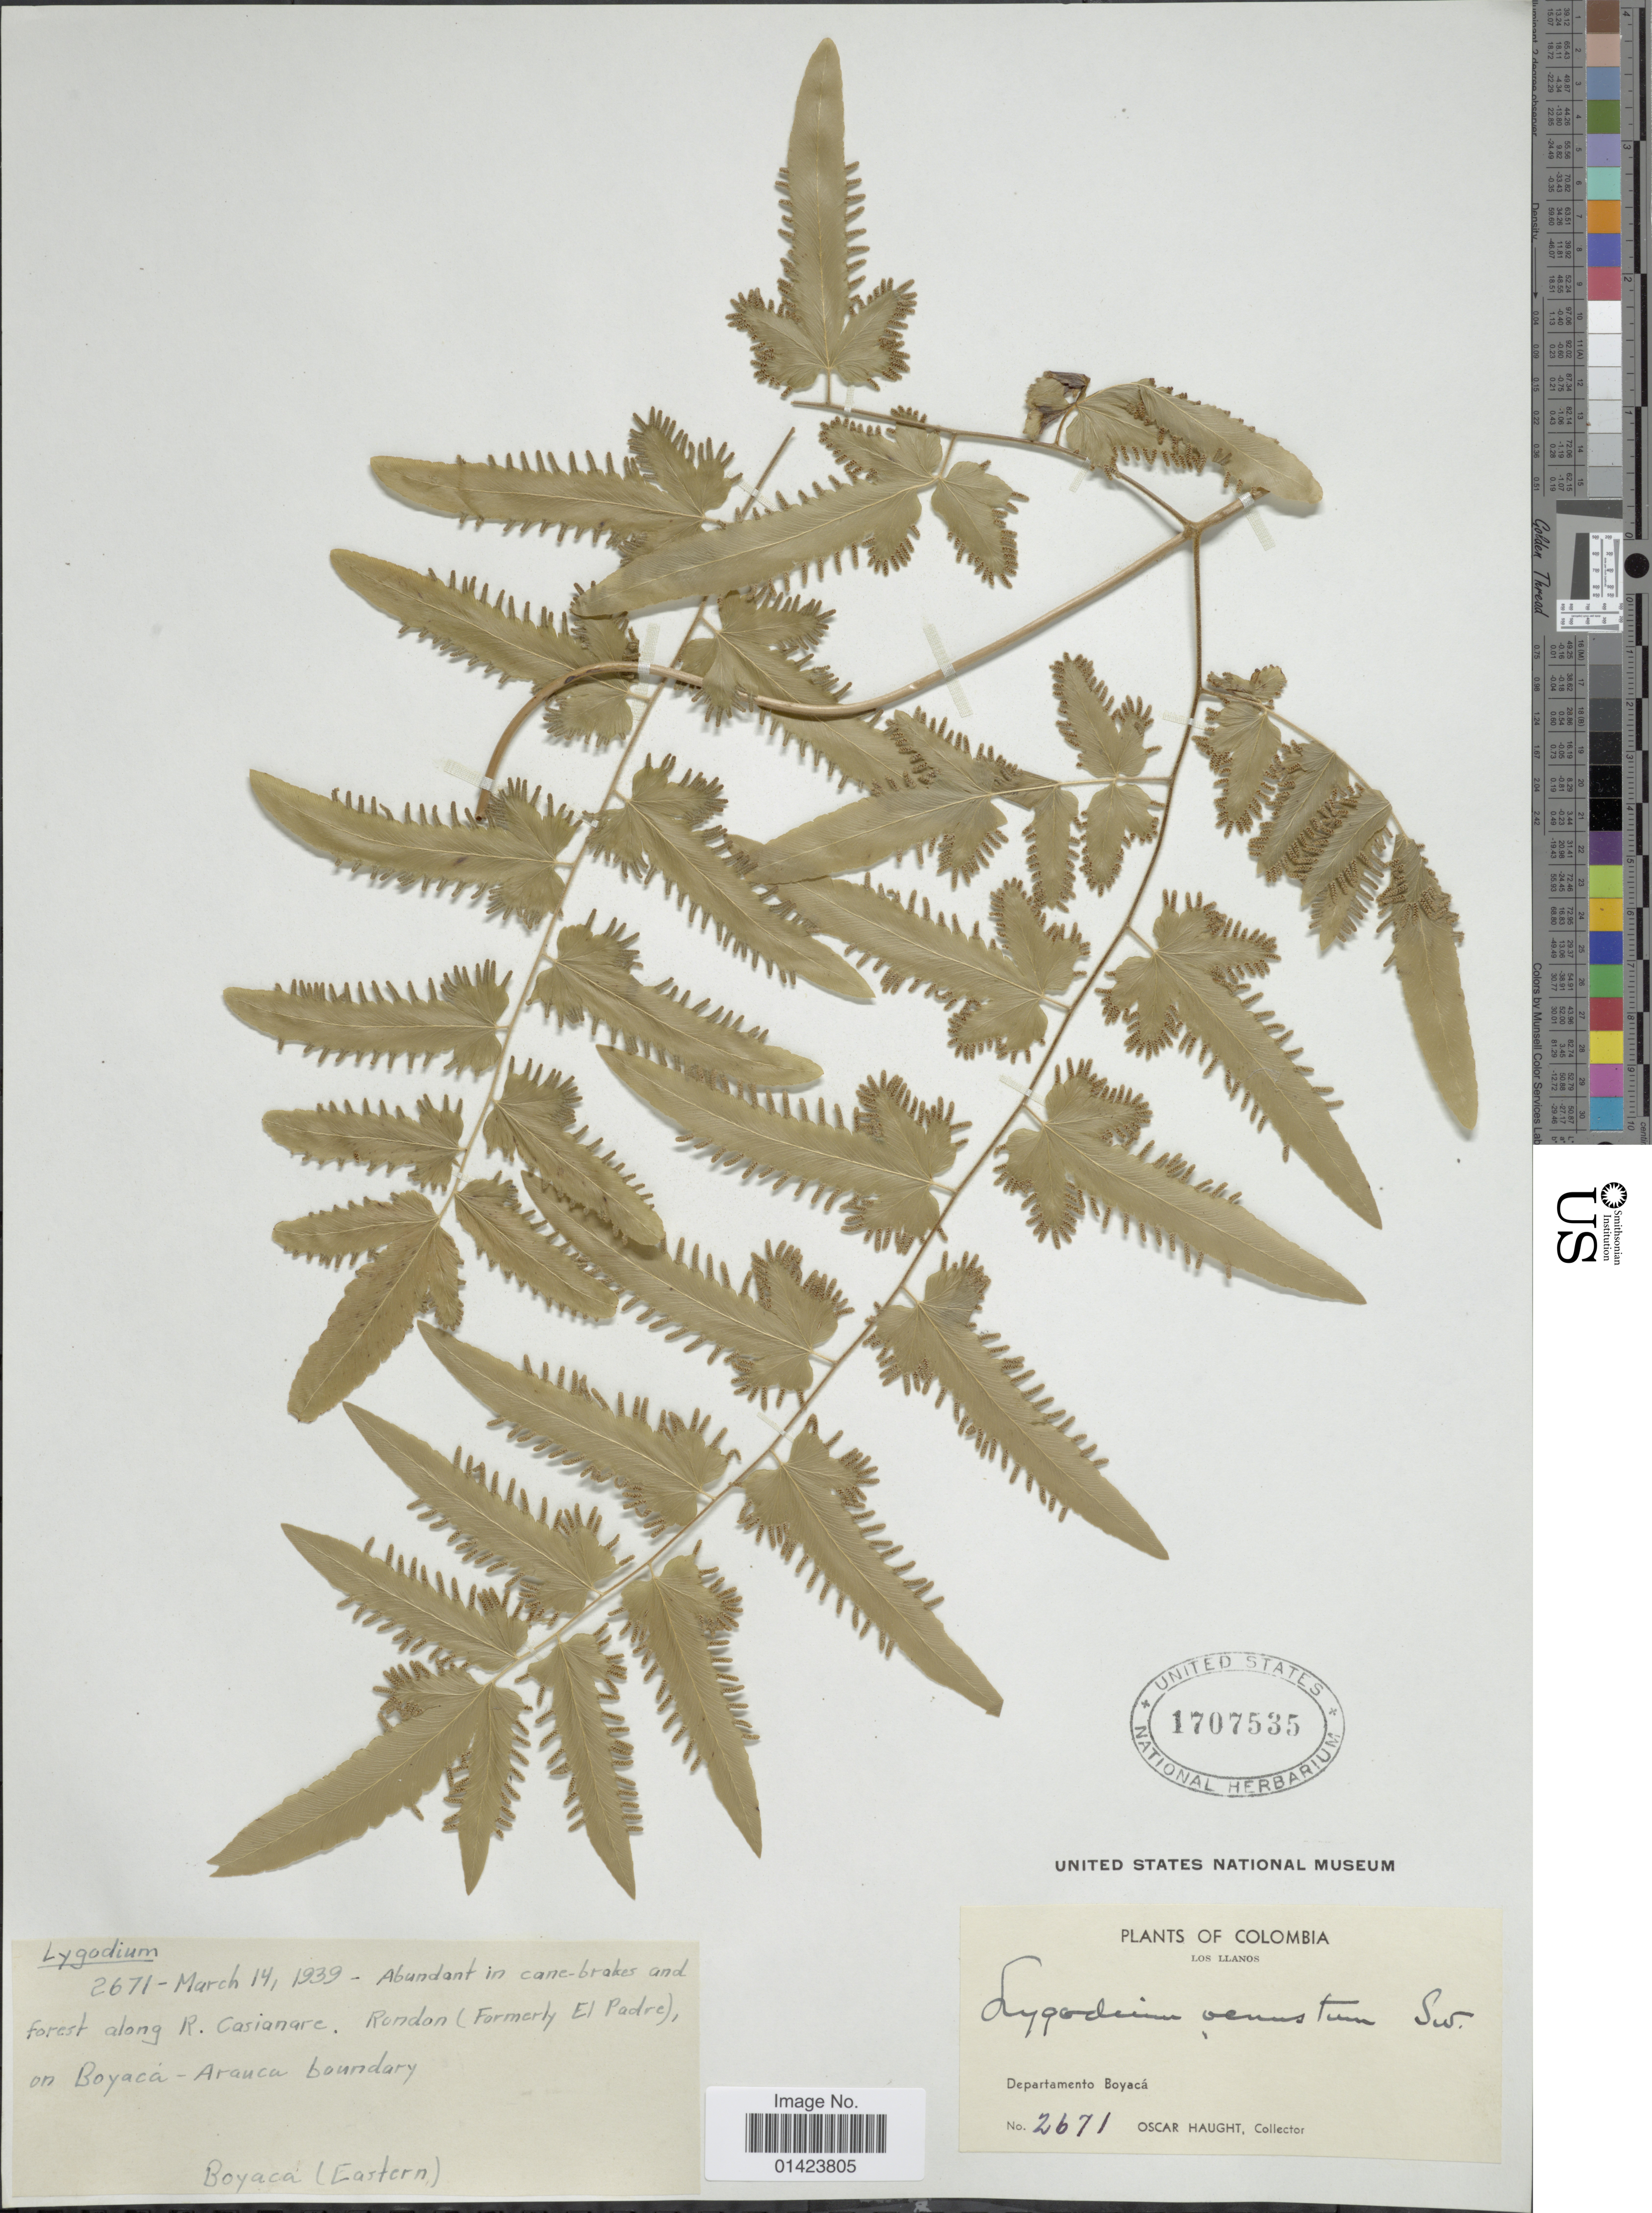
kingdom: Plantae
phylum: Tracheophyta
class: Polypodiopsida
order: Schizaeales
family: Lygodiaceae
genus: Lygodium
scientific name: Lygodium venustum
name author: Sw.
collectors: O. L. Haught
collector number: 2671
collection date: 1939-03-14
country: Colombia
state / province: Boyacá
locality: Abundant in cane-brakes and forest along R. casianare, Rondon(formerly El Padre) on Boyaca-Arauca boundary, Boyaca(Eastern)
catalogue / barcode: US 1707535